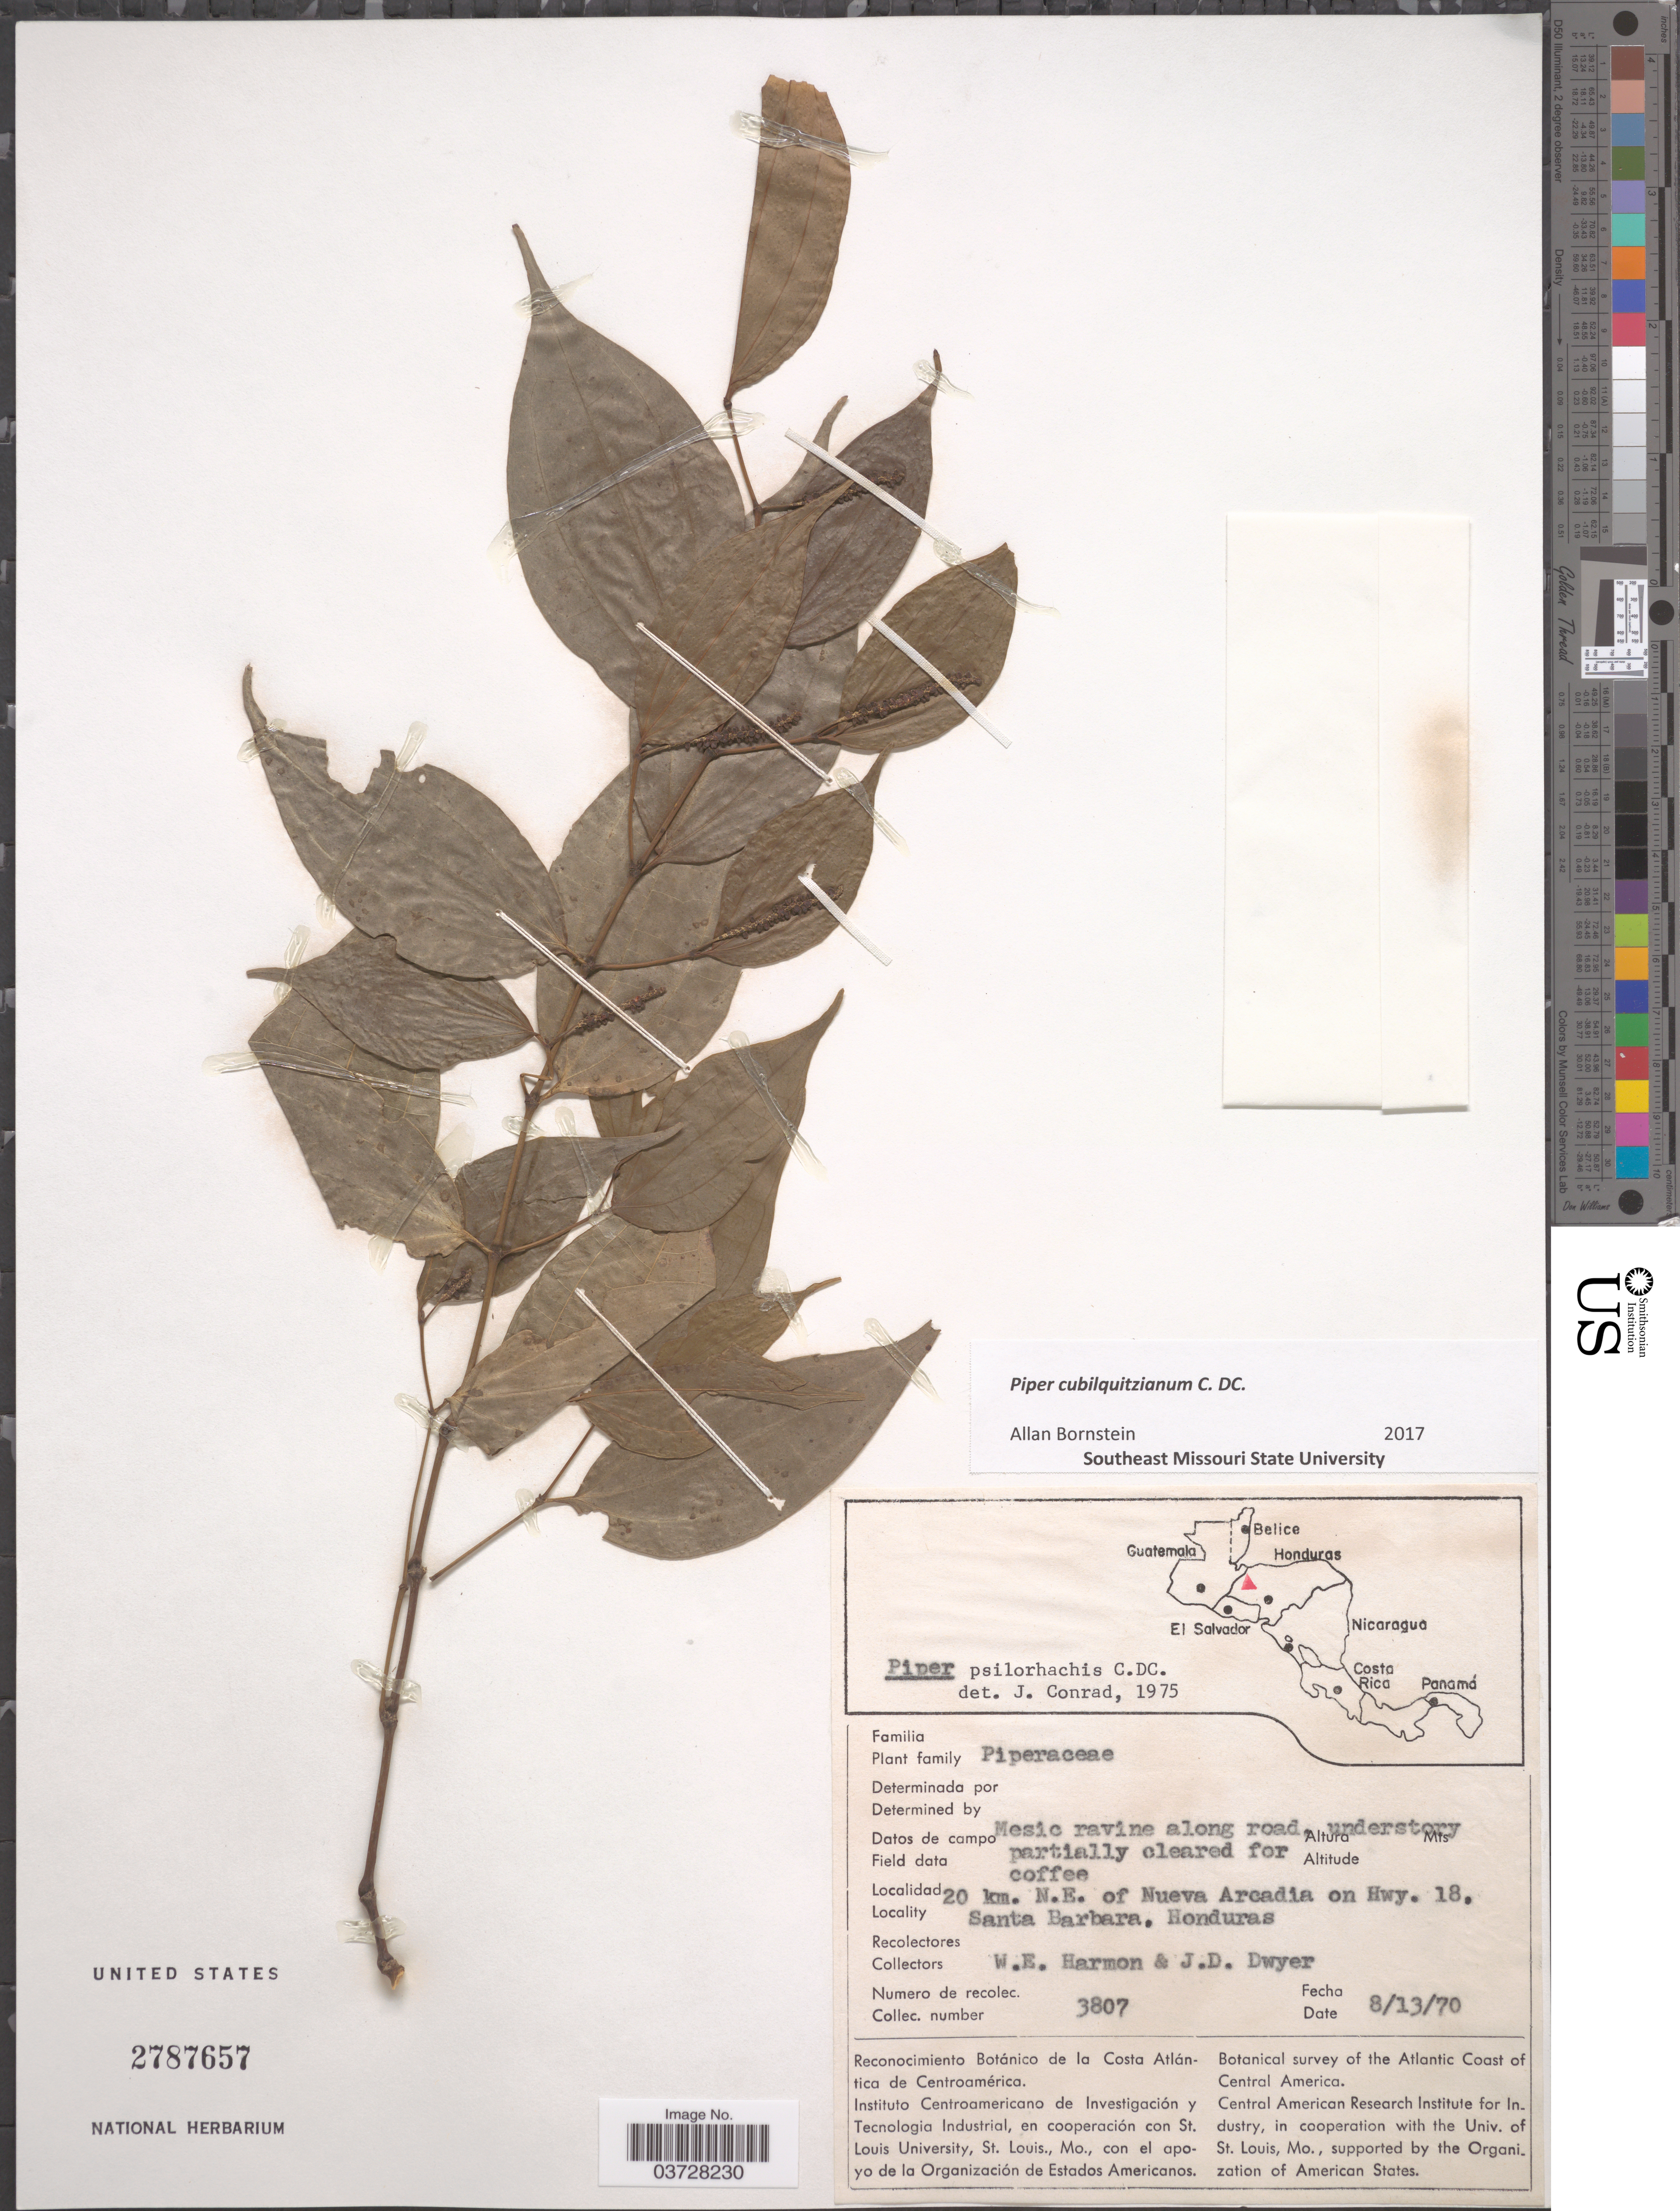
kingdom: Plantae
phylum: Tracheophyta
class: Magnoliopsida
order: Piperales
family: Piperaceae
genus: Piper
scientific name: Piper cubilquitzianum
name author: C. DC.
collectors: W. E. Harmon & J. D. Dwyer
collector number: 3807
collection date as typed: Transcribed d/m/y: 13/8/70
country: Honduras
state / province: Santa Barbara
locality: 20 km. N.E. of Nueva Arcadia on Hwy. 18.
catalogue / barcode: US 2787657